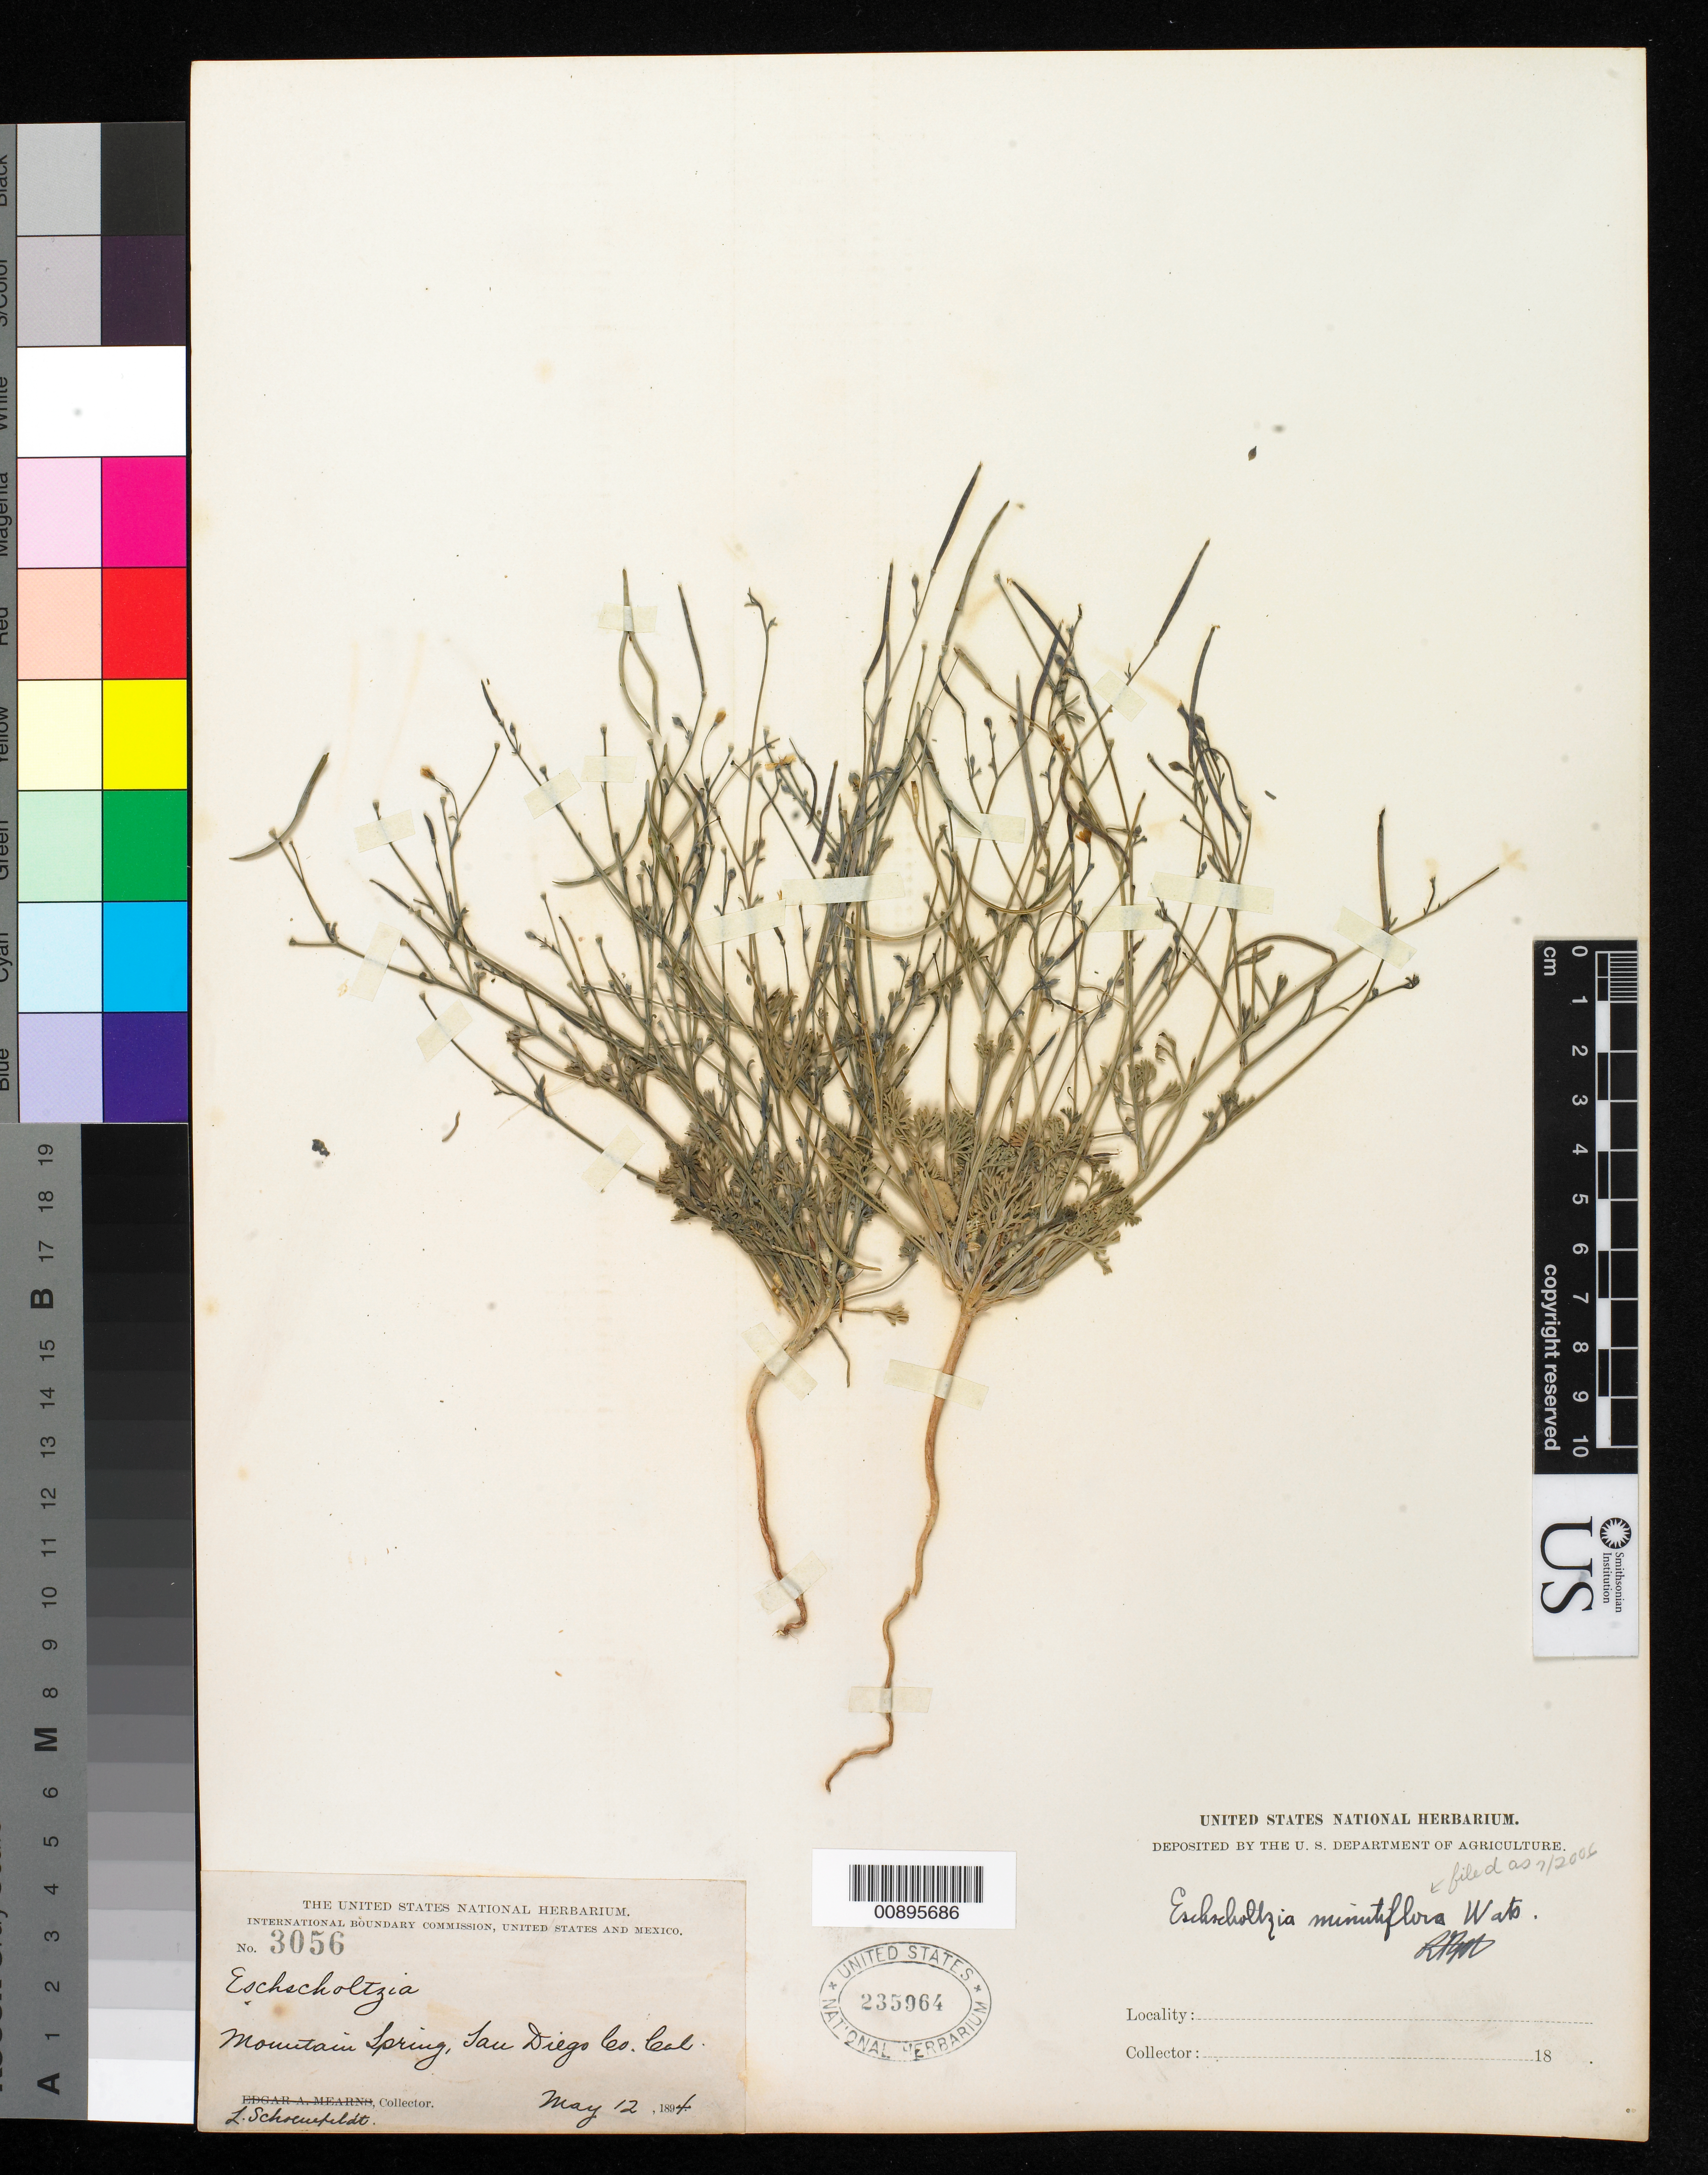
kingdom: Plantae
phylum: Tracheophyta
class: Magnoliopsida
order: Ranunculales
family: Papaveraceae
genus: Eschscholzia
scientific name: Eschscholzia minutiflora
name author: S. Watson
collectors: L. Schoenfeldt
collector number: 3056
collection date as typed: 12 May 1894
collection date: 1894-05-12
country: United States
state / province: California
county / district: San Diego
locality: Mountain Spring, San Diego County, California.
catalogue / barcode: US 235964